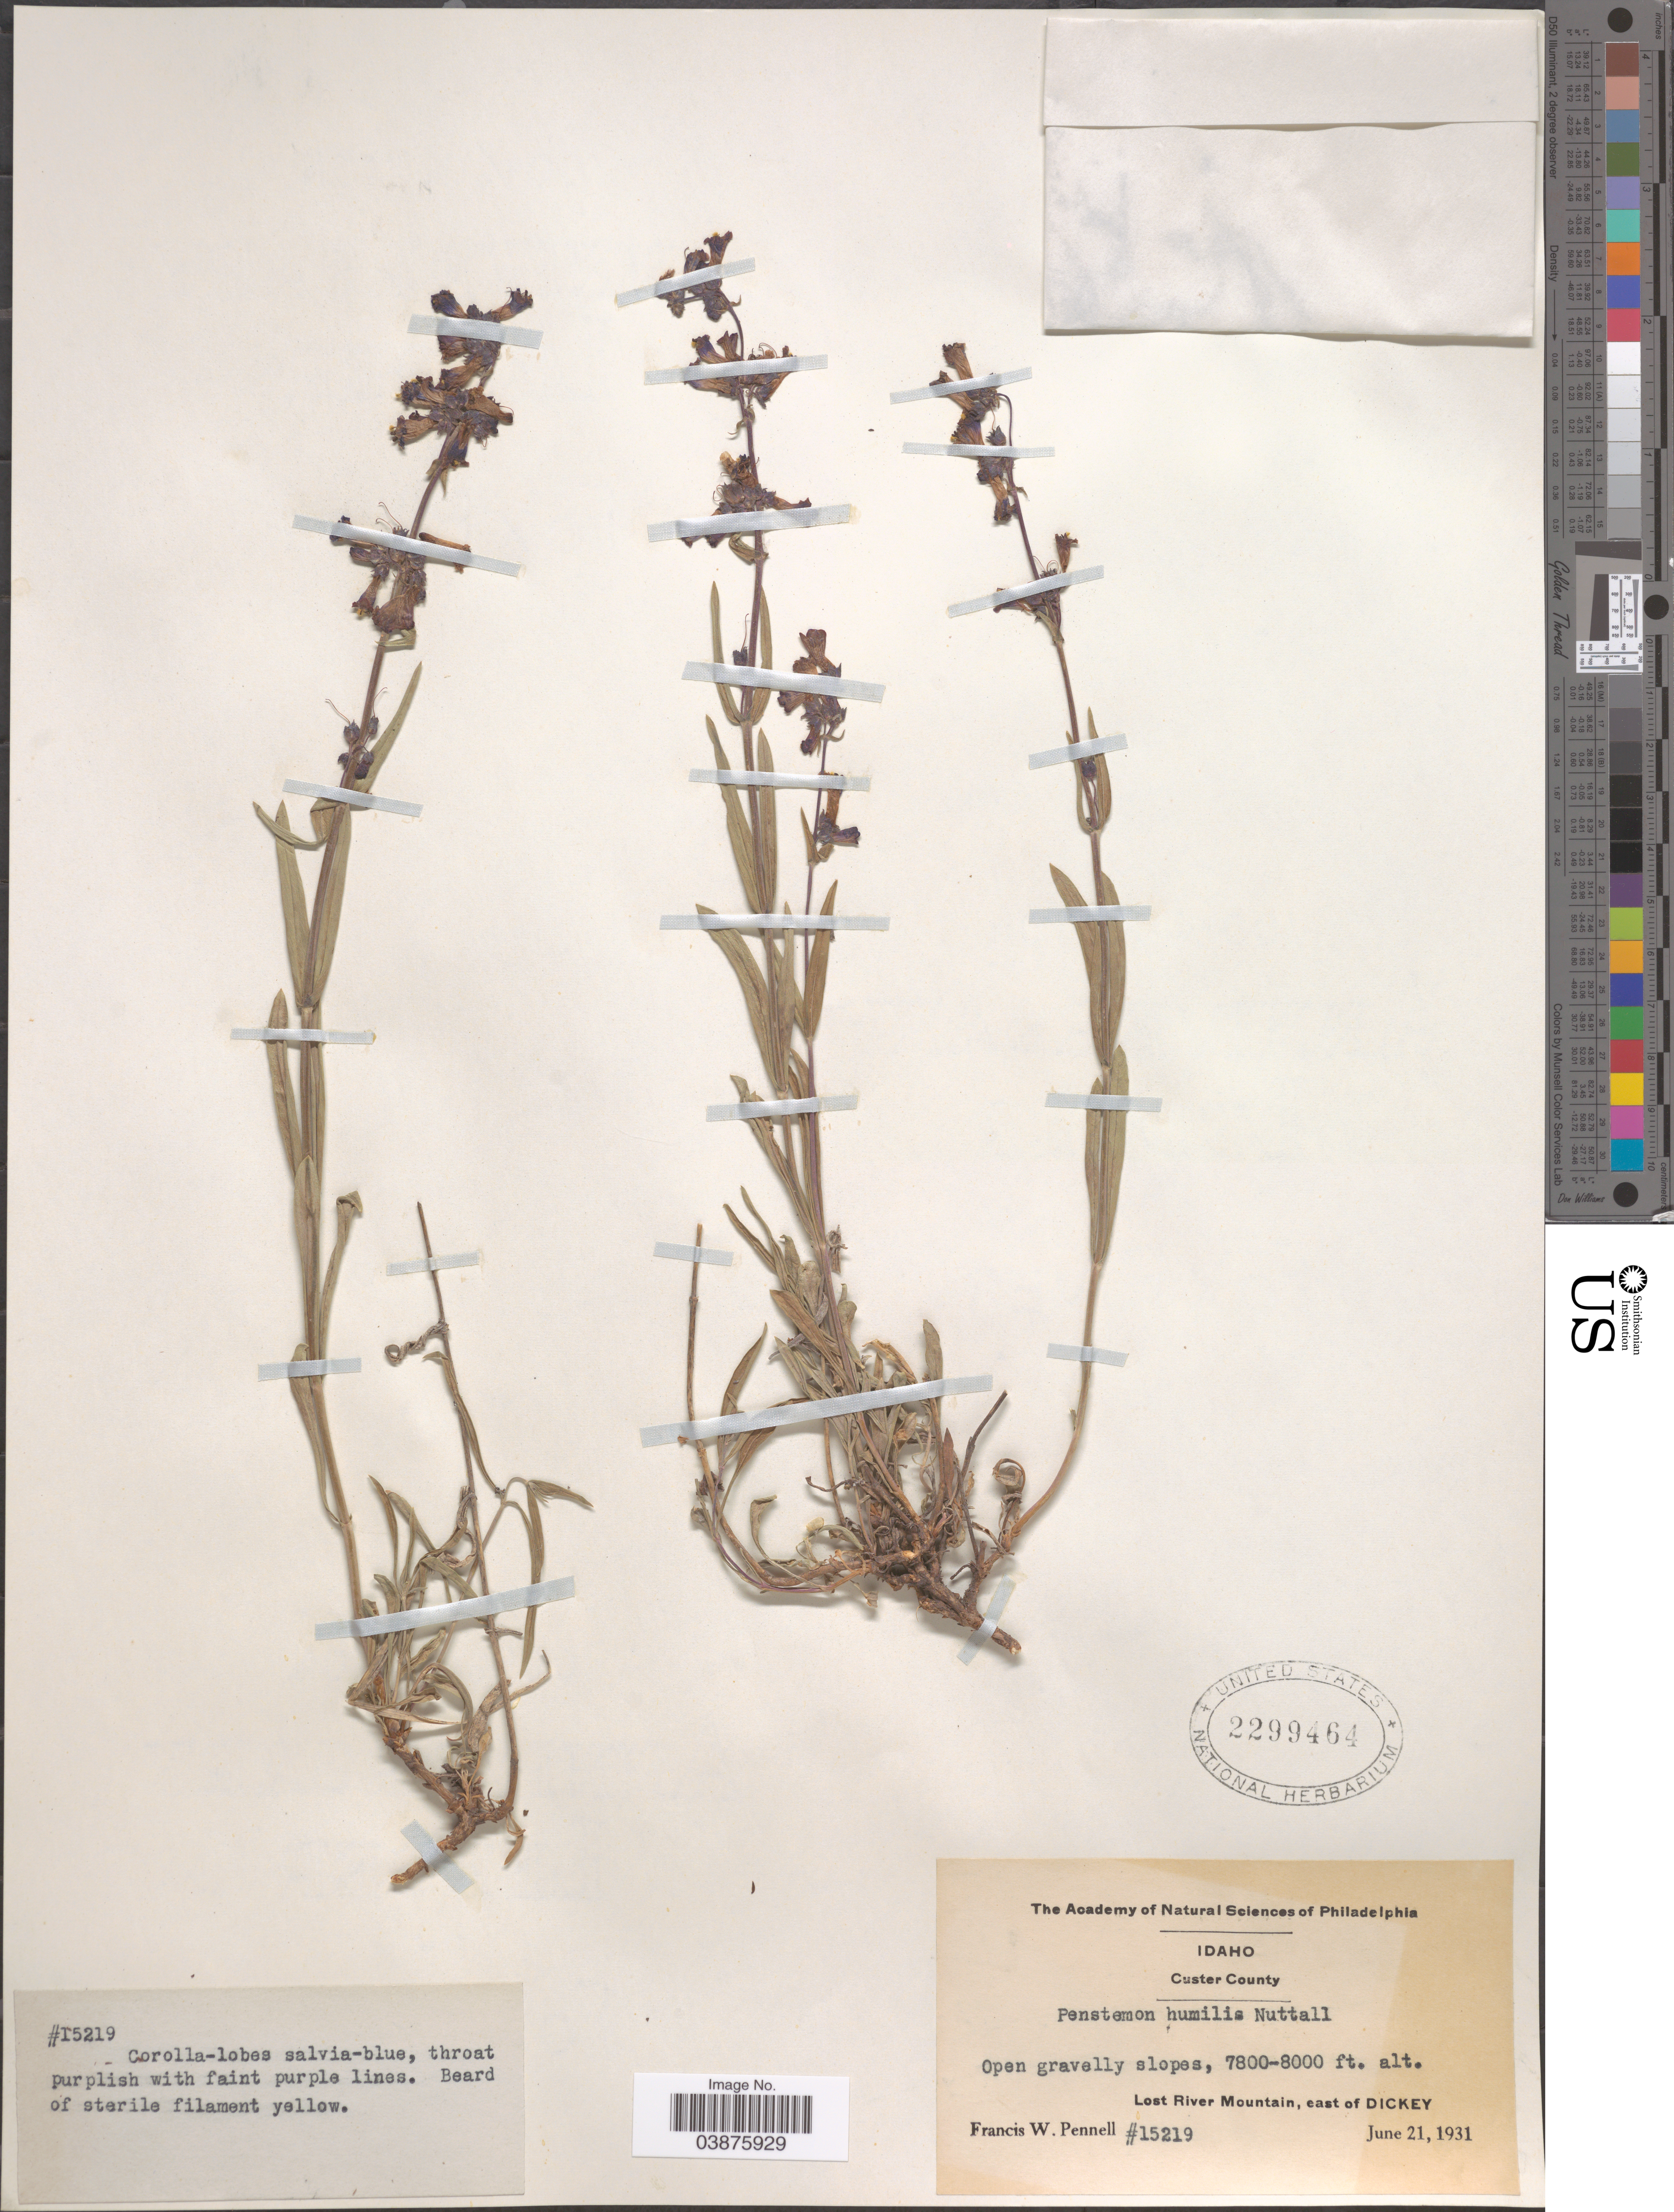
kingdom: Plantae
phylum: Tracheophyta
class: Magnoliopsida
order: Lamiales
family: Plantaginaceae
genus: Penstemon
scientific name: Penstemon humilis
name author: Nutt. ex A. Gray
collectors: F. W. Pennell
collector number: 15219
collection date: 1931-06-21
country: United States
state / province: Idaho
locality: Custer County. Lost River Mountain, east of Dickey.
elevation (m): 2377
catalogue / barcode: US 2299464